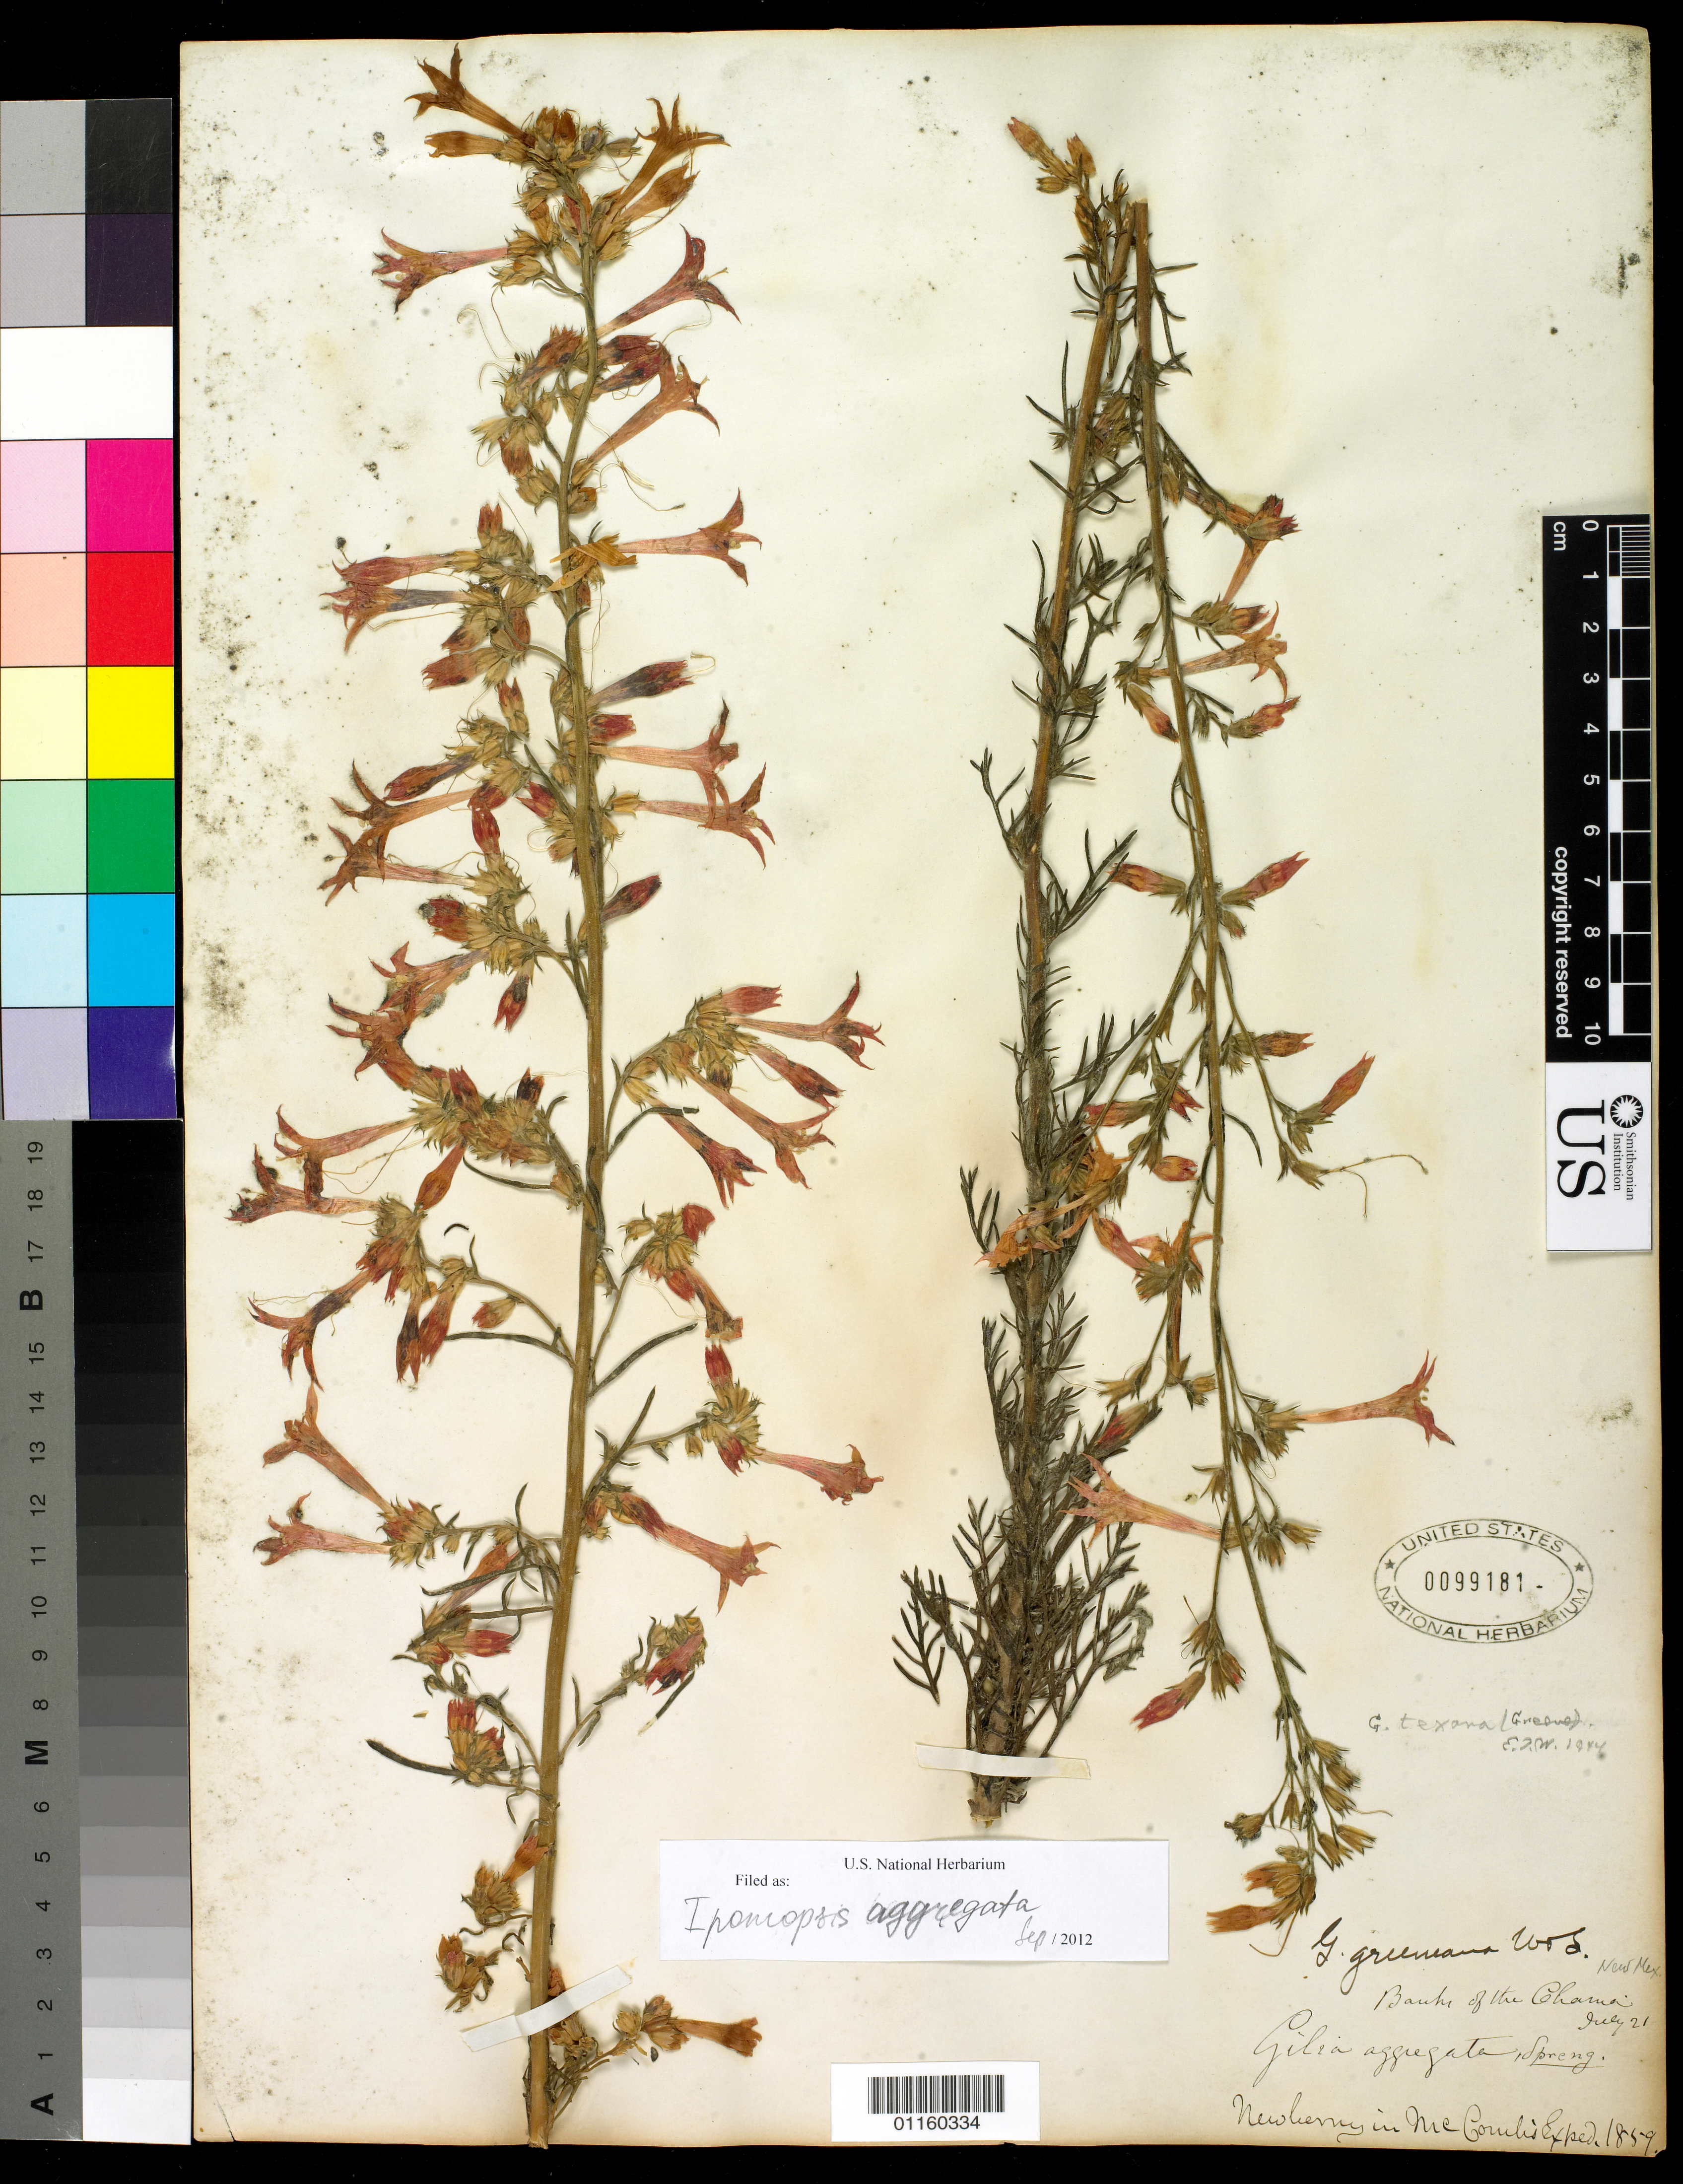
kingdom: Plantae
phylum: Tracheophyta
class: Magnoliopsida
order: Ericales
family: Polemoniaceae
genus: Ipomopsis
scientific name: Ipomopsis aggregata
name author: (Pursh) V.E. Grant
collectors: -. Newberry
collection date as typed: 21 Jul 1859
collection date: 1859-07-21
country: United States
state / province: New Mexico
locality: Banks of the Chama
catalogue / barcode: US 99181